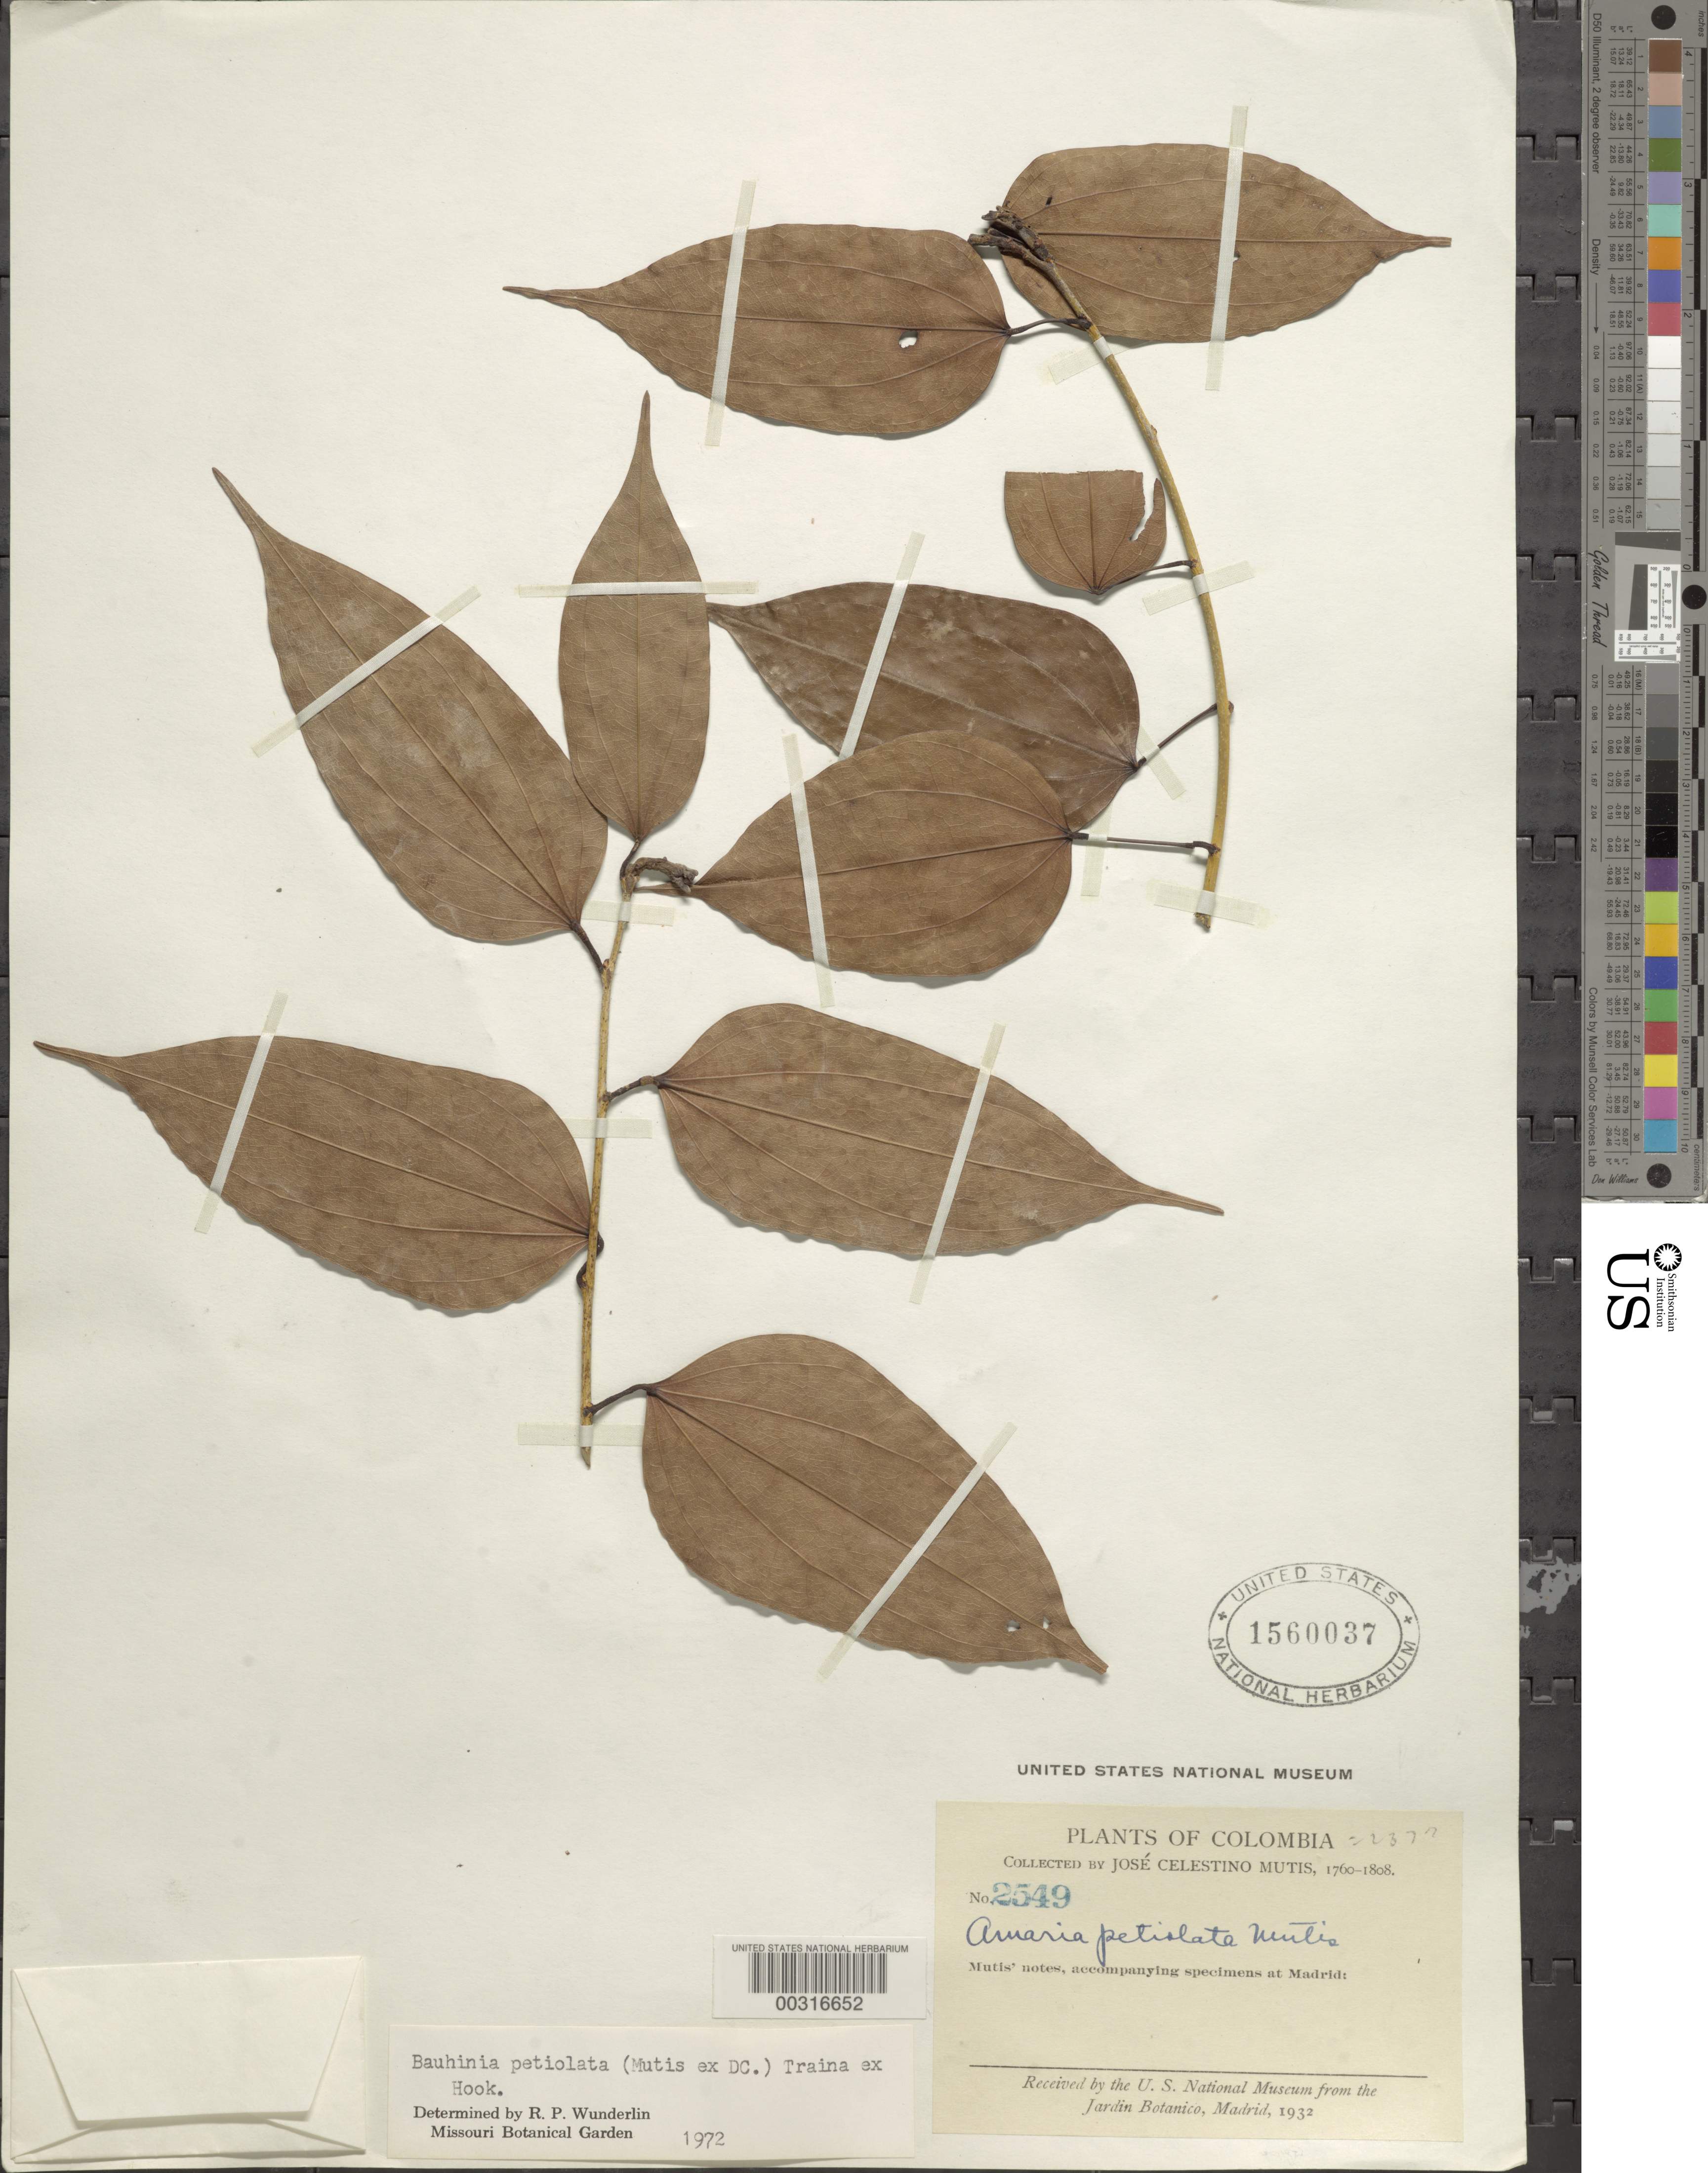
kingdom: Plantae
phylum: Tracheophyta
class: Magnoliopsida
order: Fabales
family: Fabaceae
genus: Bauhinia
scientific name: Bauhinia petiolata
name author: (S. Mutis ex DC.) Triana ex Hook.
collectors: J. C. B. Mutis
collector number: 2549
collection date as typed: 1760 to -- -- 1808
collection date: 1760/1808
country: Colombia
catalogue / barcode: US 1560037